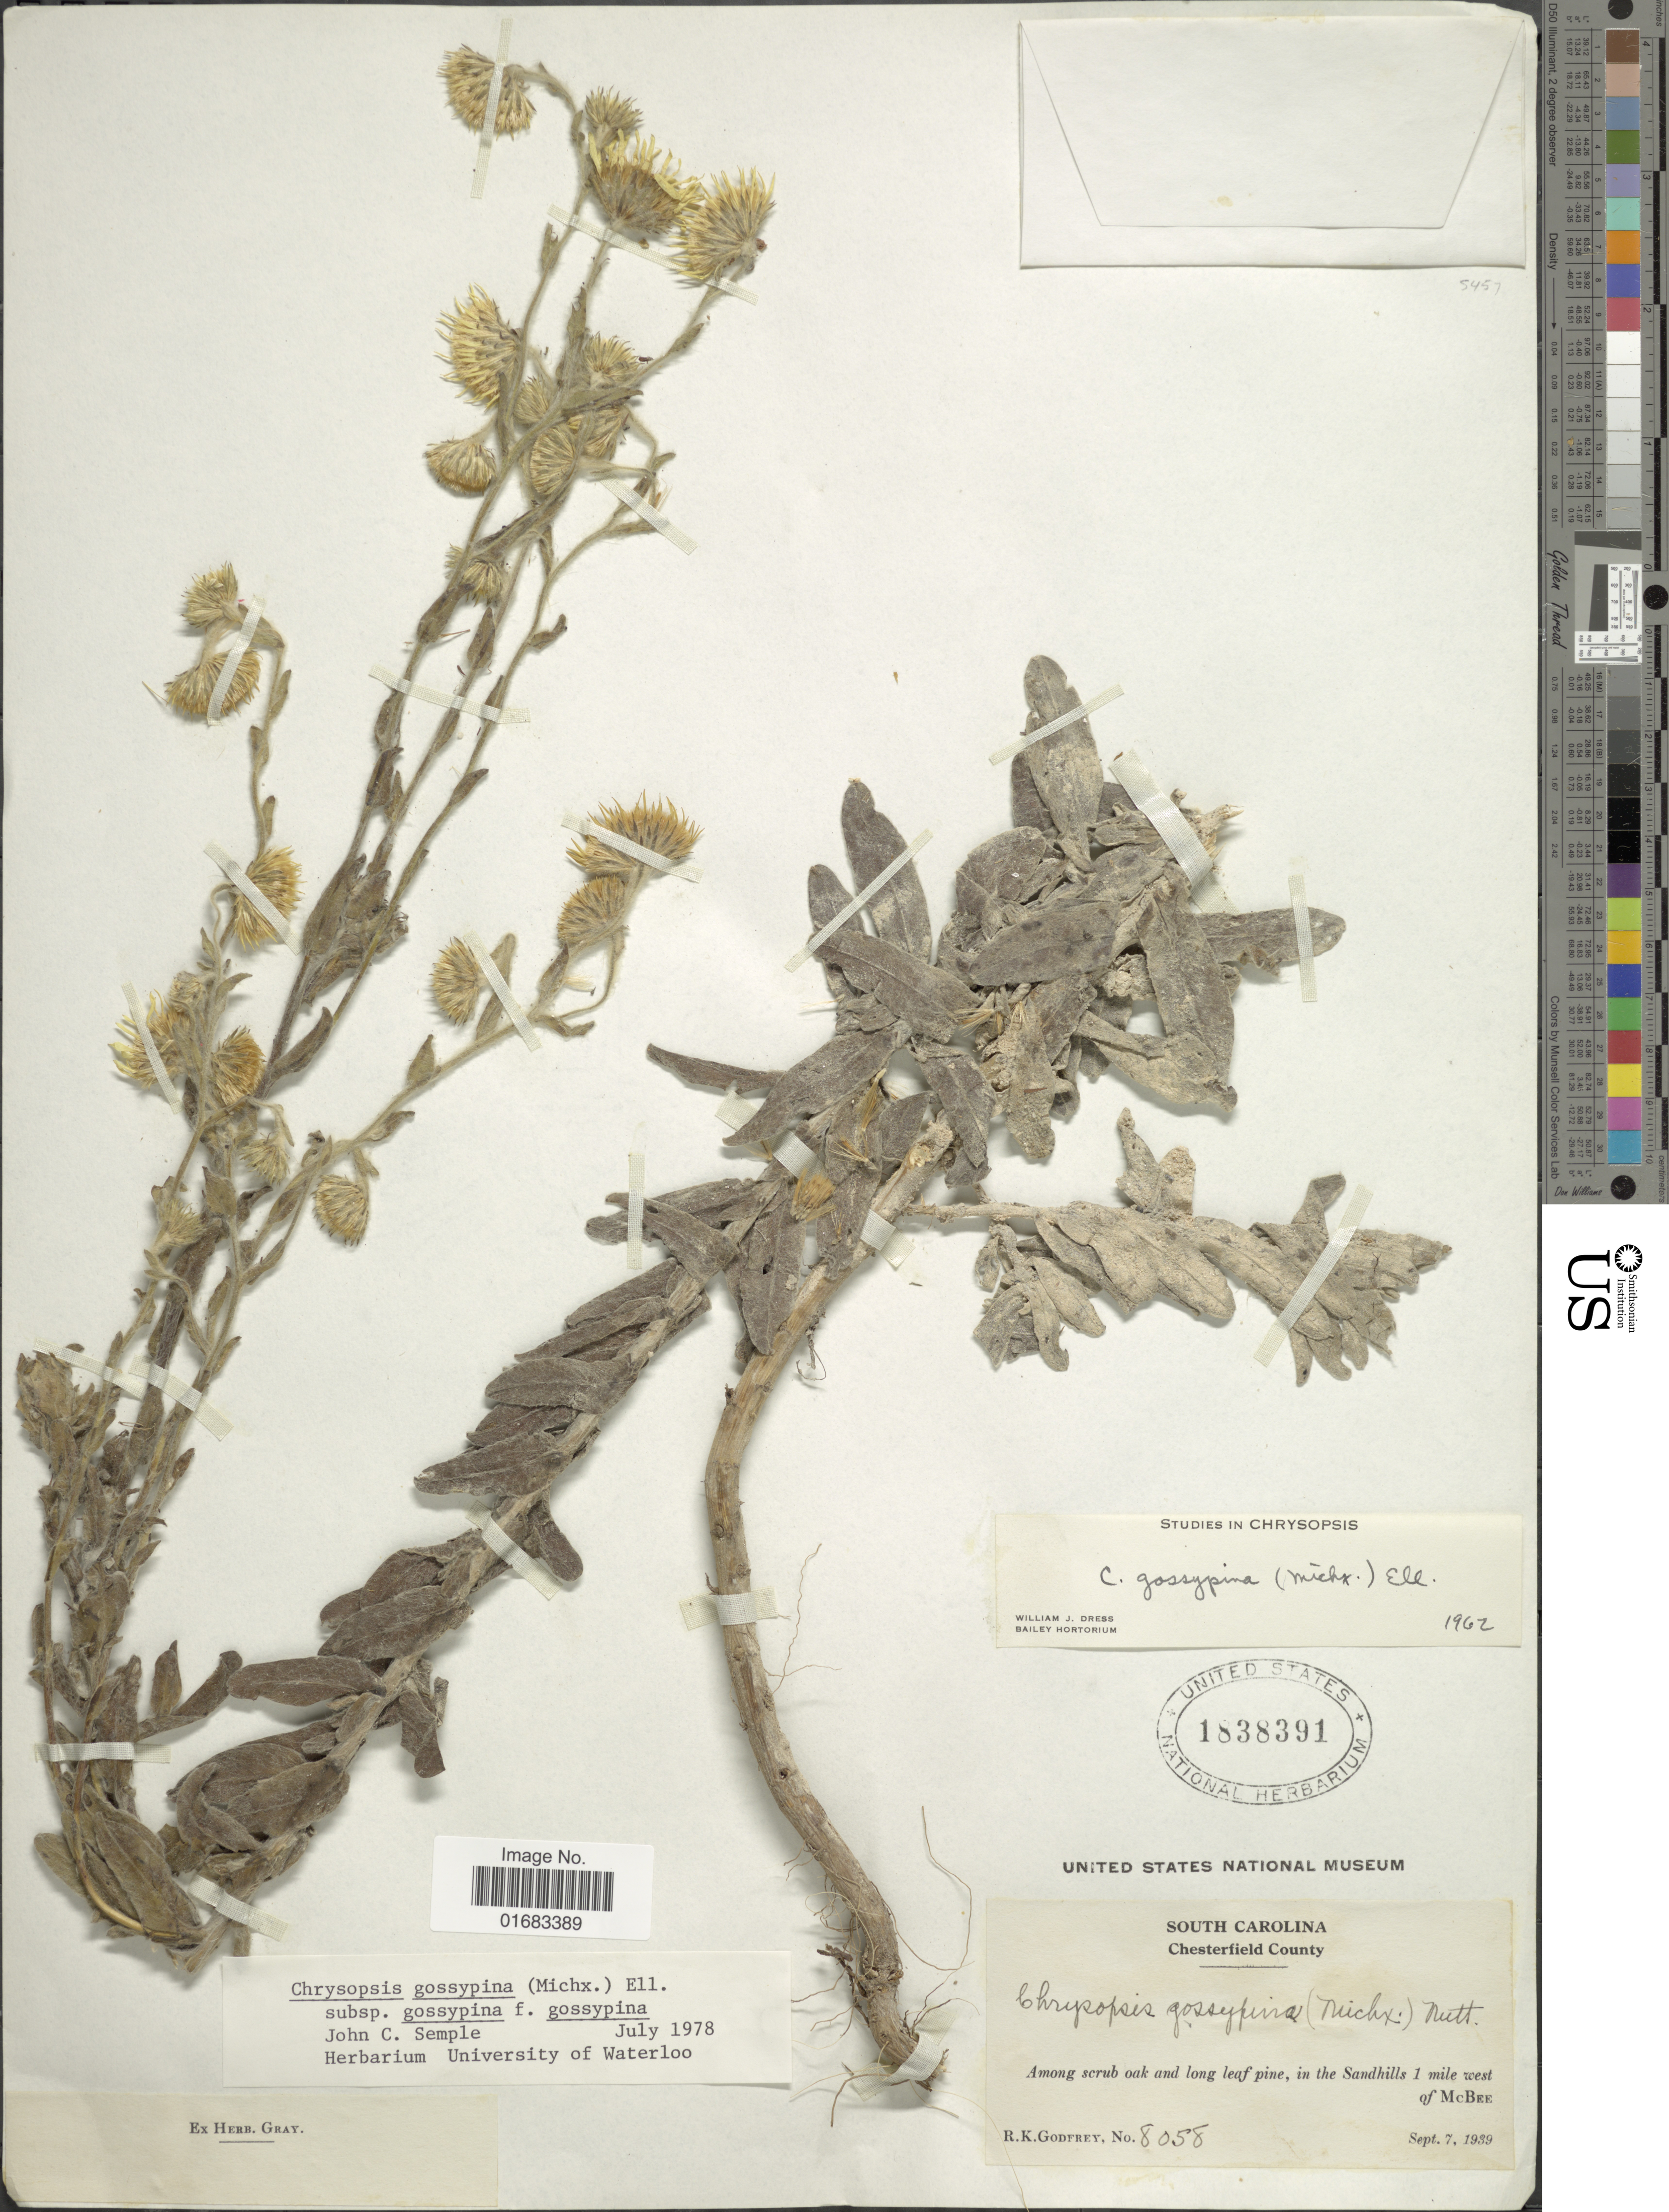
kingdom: Plantae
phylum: Tracheophyta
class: Magnoliopsida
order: Asterales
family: Asteraceae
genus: Chrysopsis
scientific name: Chrysopsis gossypina f. gossypina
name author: (Michx.) Elliott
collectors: R. K. Godfrey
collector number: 8058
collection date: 1939-09-07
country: United States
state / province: South Carolina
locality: South Carolina, Chesterfield County. in the Sandhills 1 miles west of McBee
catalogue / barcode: US 1838391